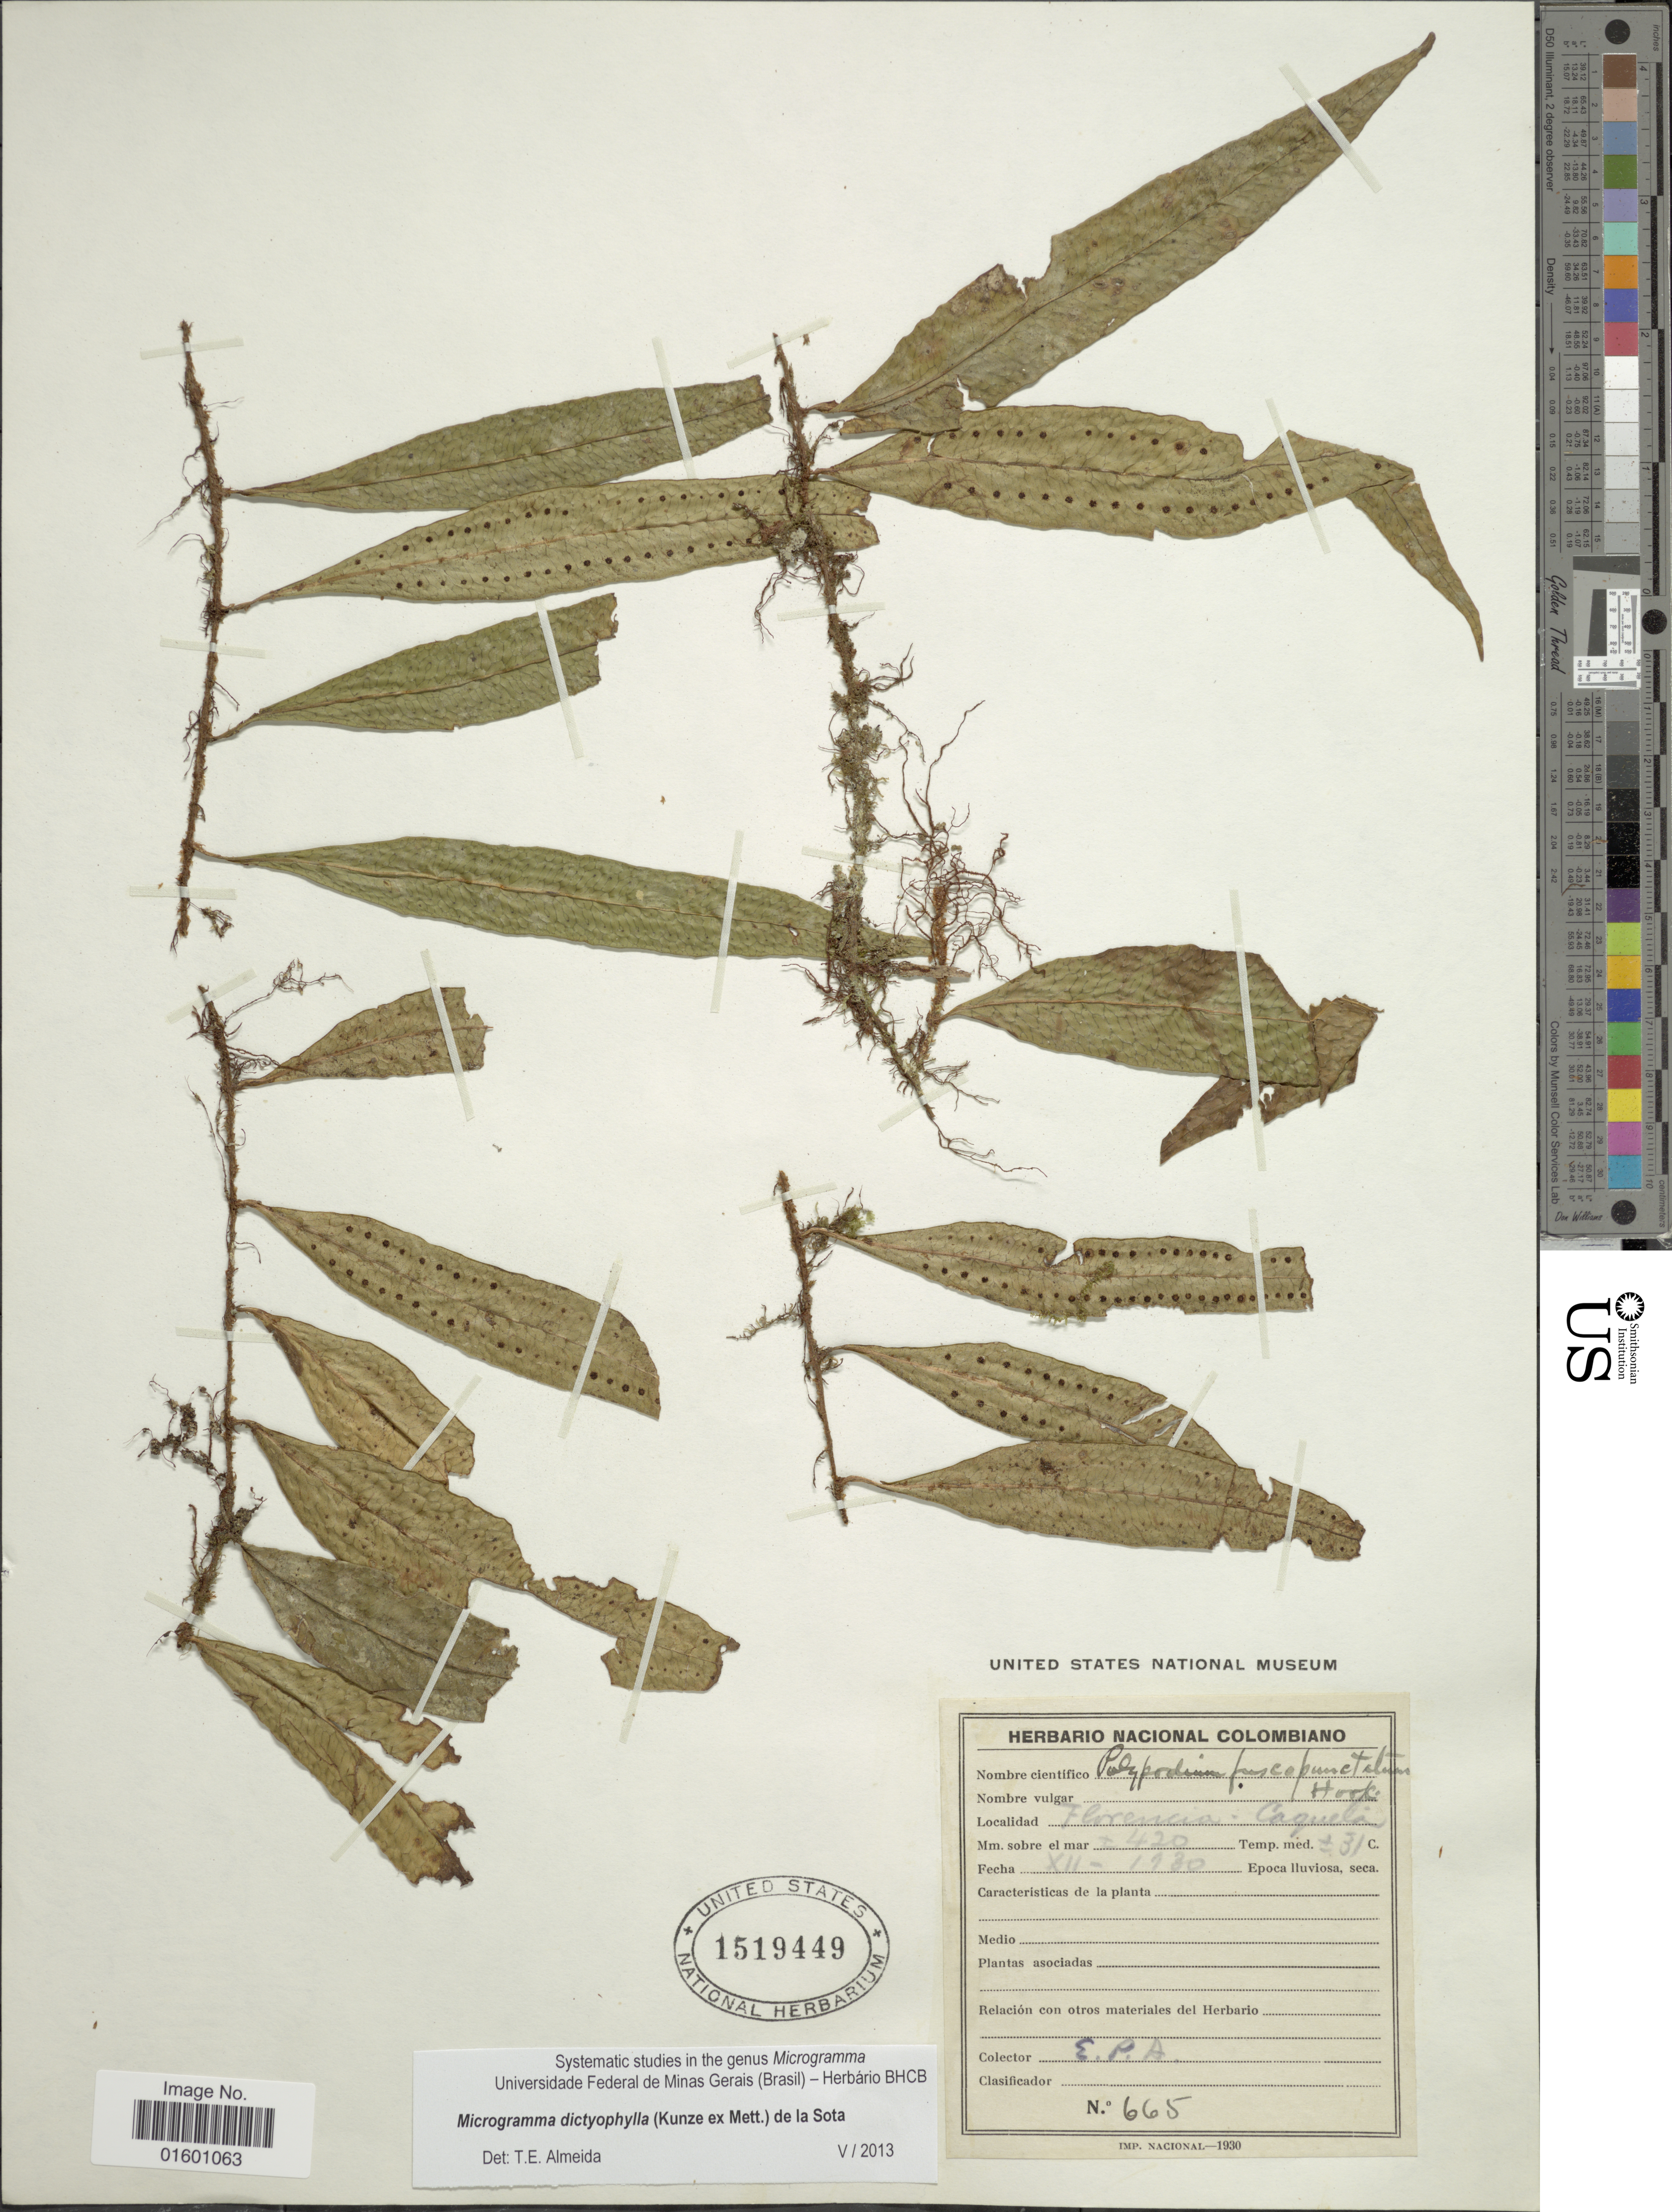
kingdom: Plantae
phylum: Tracheophyta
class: Polypodiopsida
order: Polypodiales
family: Polypodiaceae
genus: Microgramma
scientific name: Microgramma dictyophylla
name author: (Kunze ex Mett.) de la Sota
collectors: E. Pérez Arbeláez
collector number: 665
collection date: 1930-12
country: Colombia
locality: Florencia - Caqueta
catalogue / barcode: US 1519449